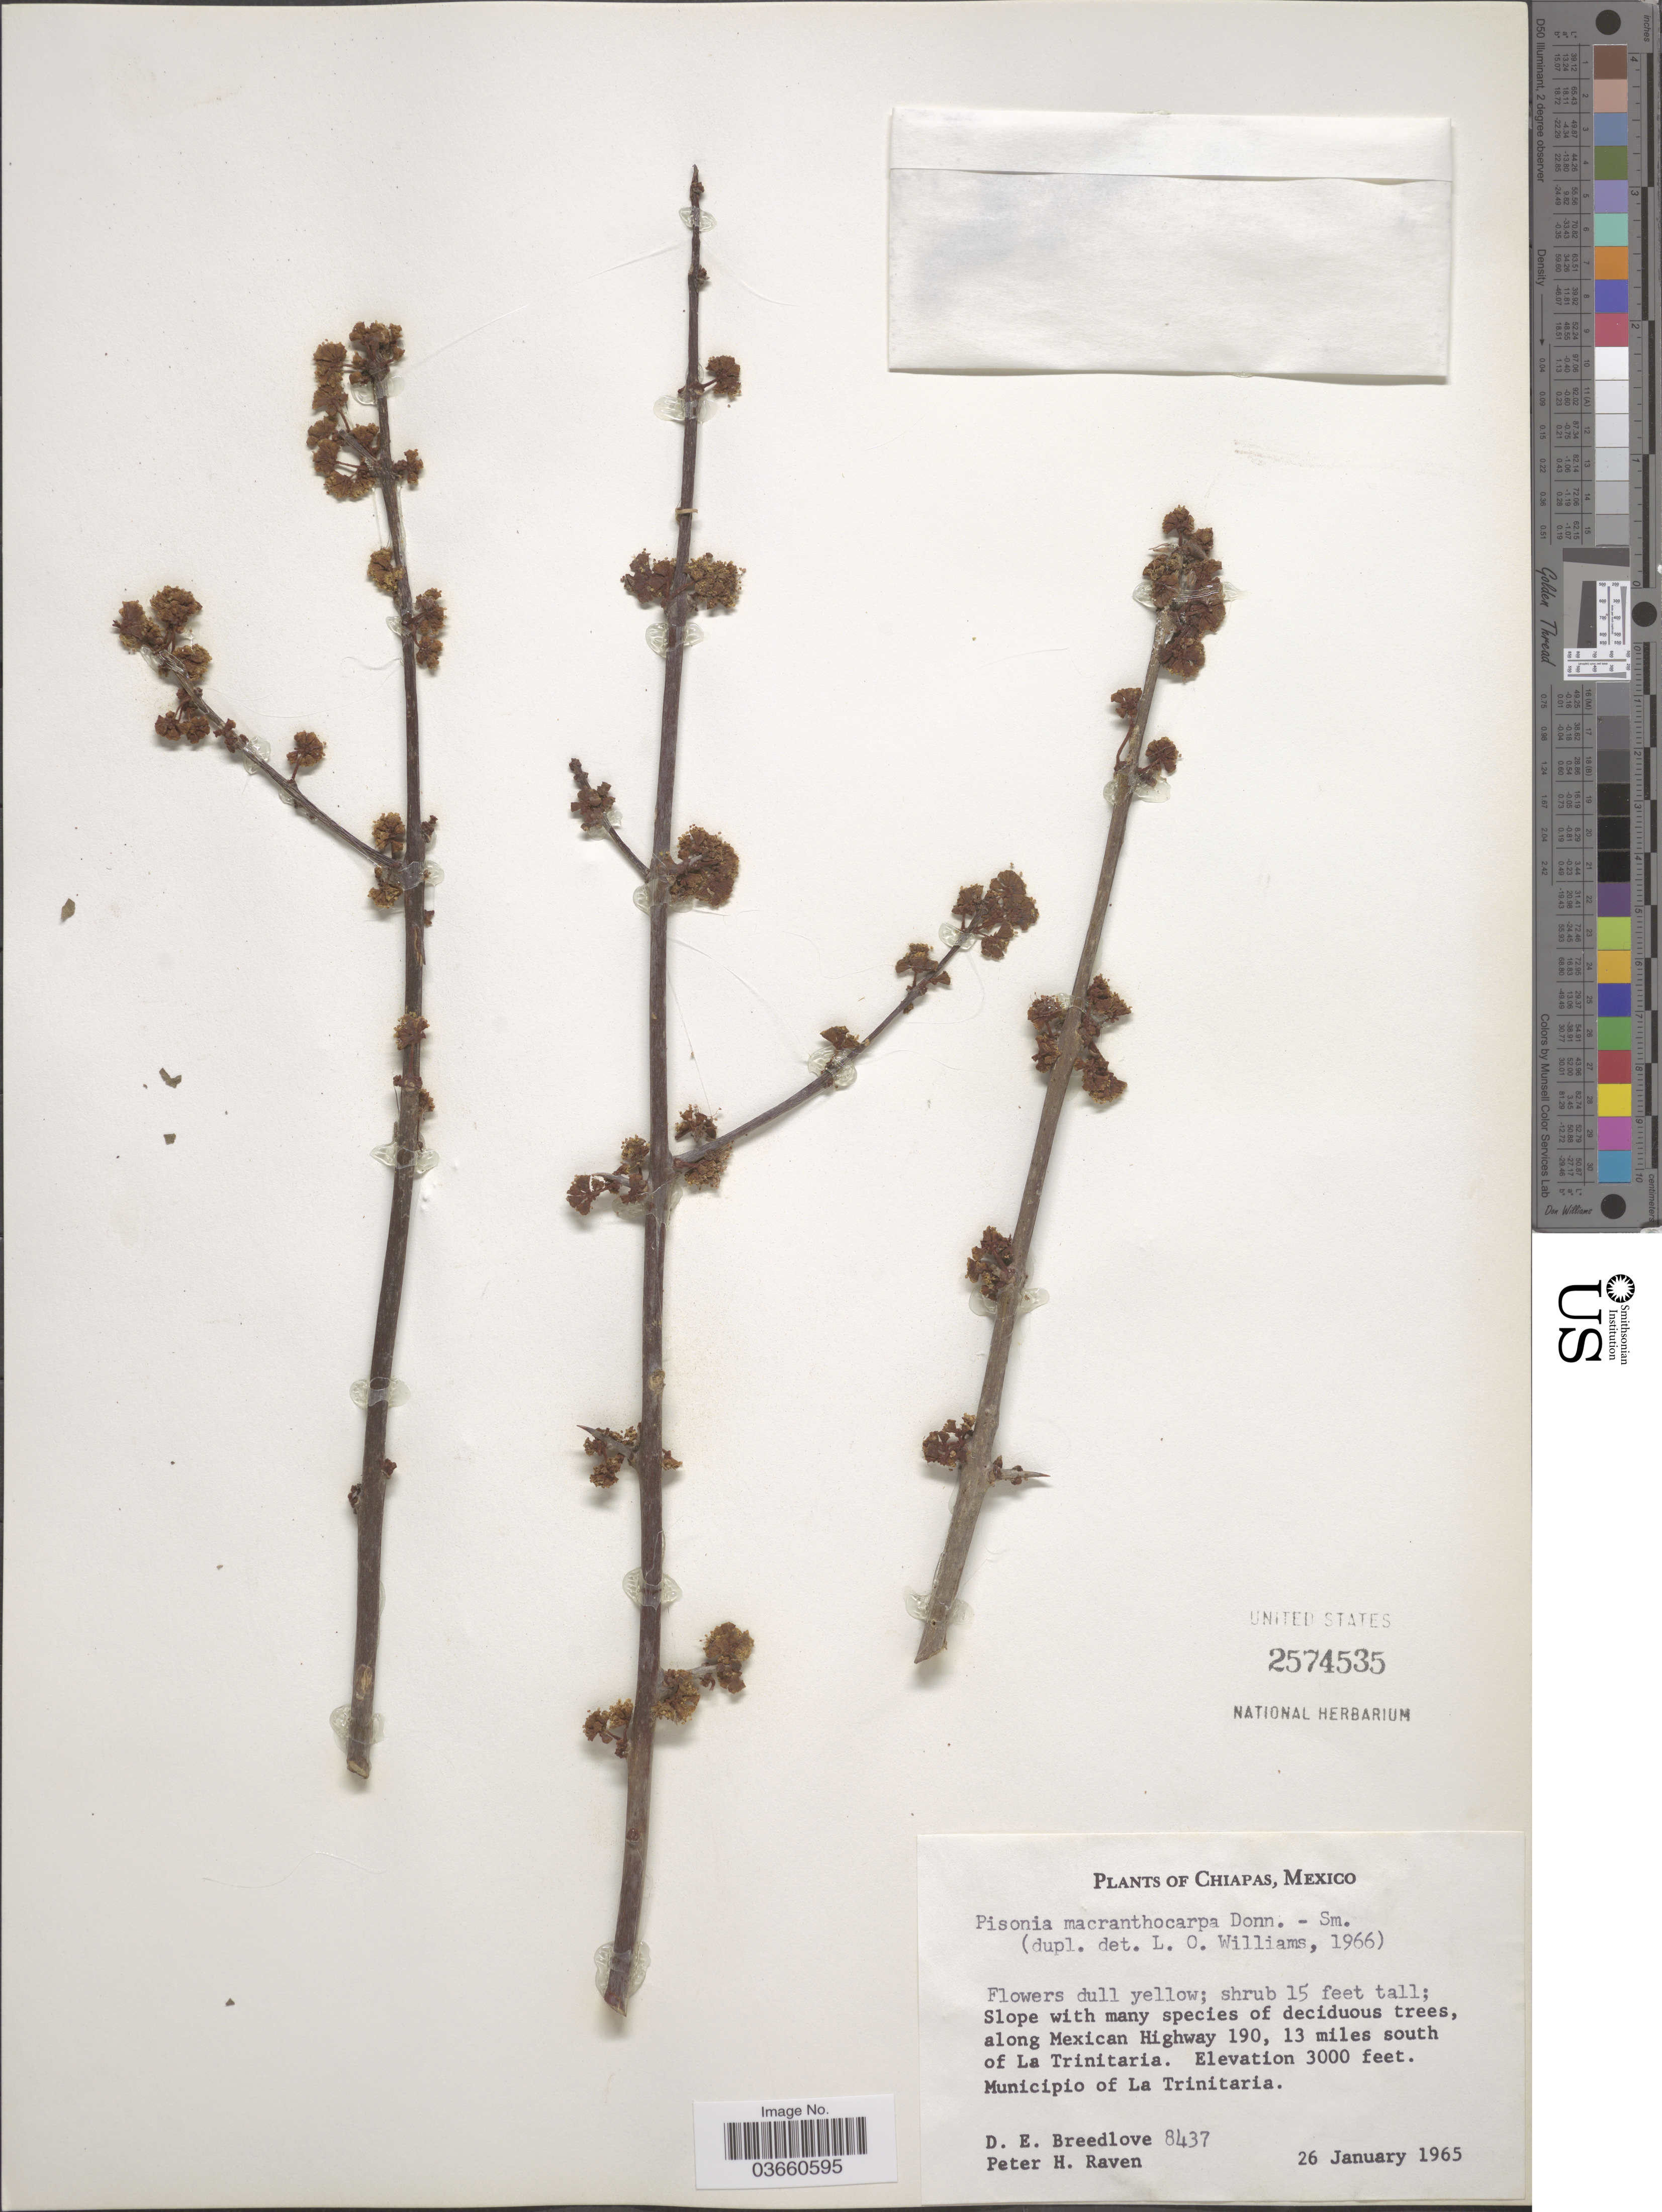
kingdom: Plantae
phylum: Tracheophyta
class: Magnoliopsida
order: Caryophyllales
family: Nyctaginaceae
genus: Pisonia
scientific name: Pisonia macranthocarpa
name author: (Donn. Sm.) Donn. Sm.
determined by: Williams, Louis O.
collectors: D. E. Breedlove & P. Raven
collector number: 8437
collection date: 1965-01-26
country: Mexico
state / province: Chiapas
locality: Along Mexican Highway 190, 13 miles south of La Trinitaria. Municipio of La Trinitaria.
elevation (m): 914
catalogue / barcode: US 2574535